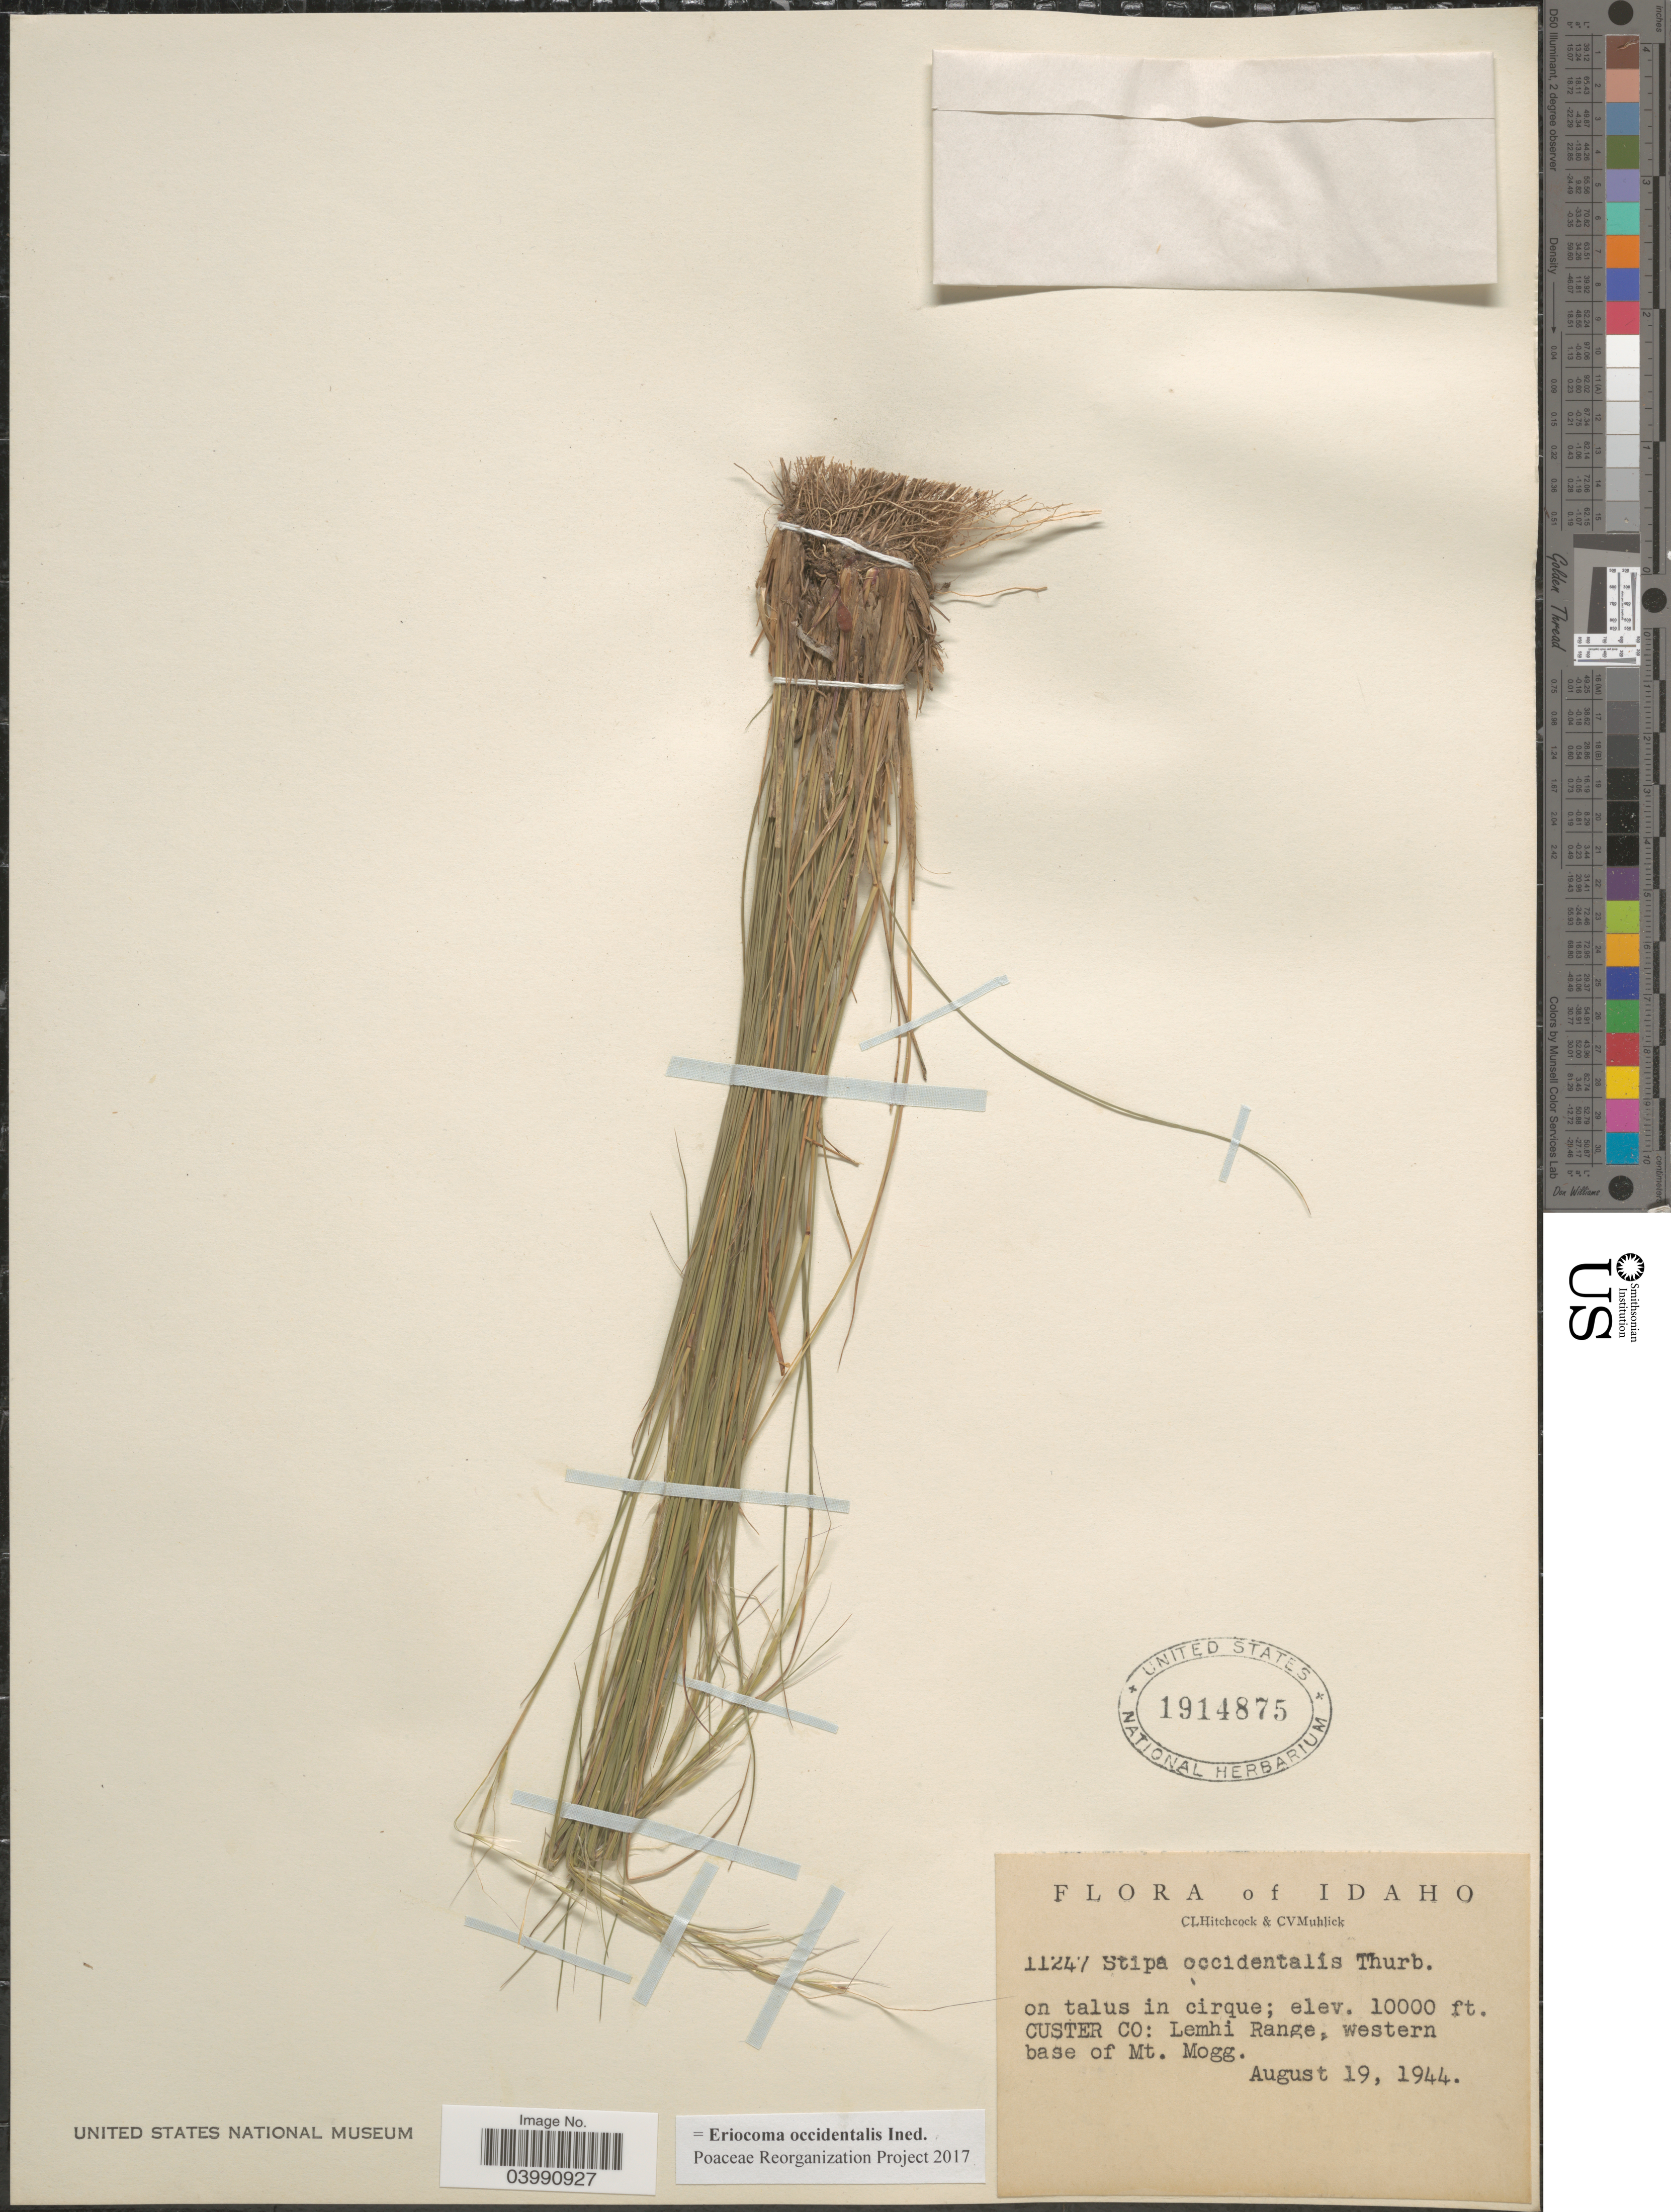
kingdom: Plantae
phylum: Tracheophyta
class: Liliopsida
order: Poales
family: Poaceae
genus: Eriocoma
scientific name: Eriocoma occidentalis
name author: (Thurb. ex S. Watson) Romasch.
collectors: C. L. Hitchcock & C. V. Muhlick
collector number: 11247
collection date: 1944-08-19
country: United States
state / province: Idaho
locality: Custer Co: Lemhi Range, western base of Mt. Mogg.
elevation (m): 3048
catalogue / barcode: US 1914875